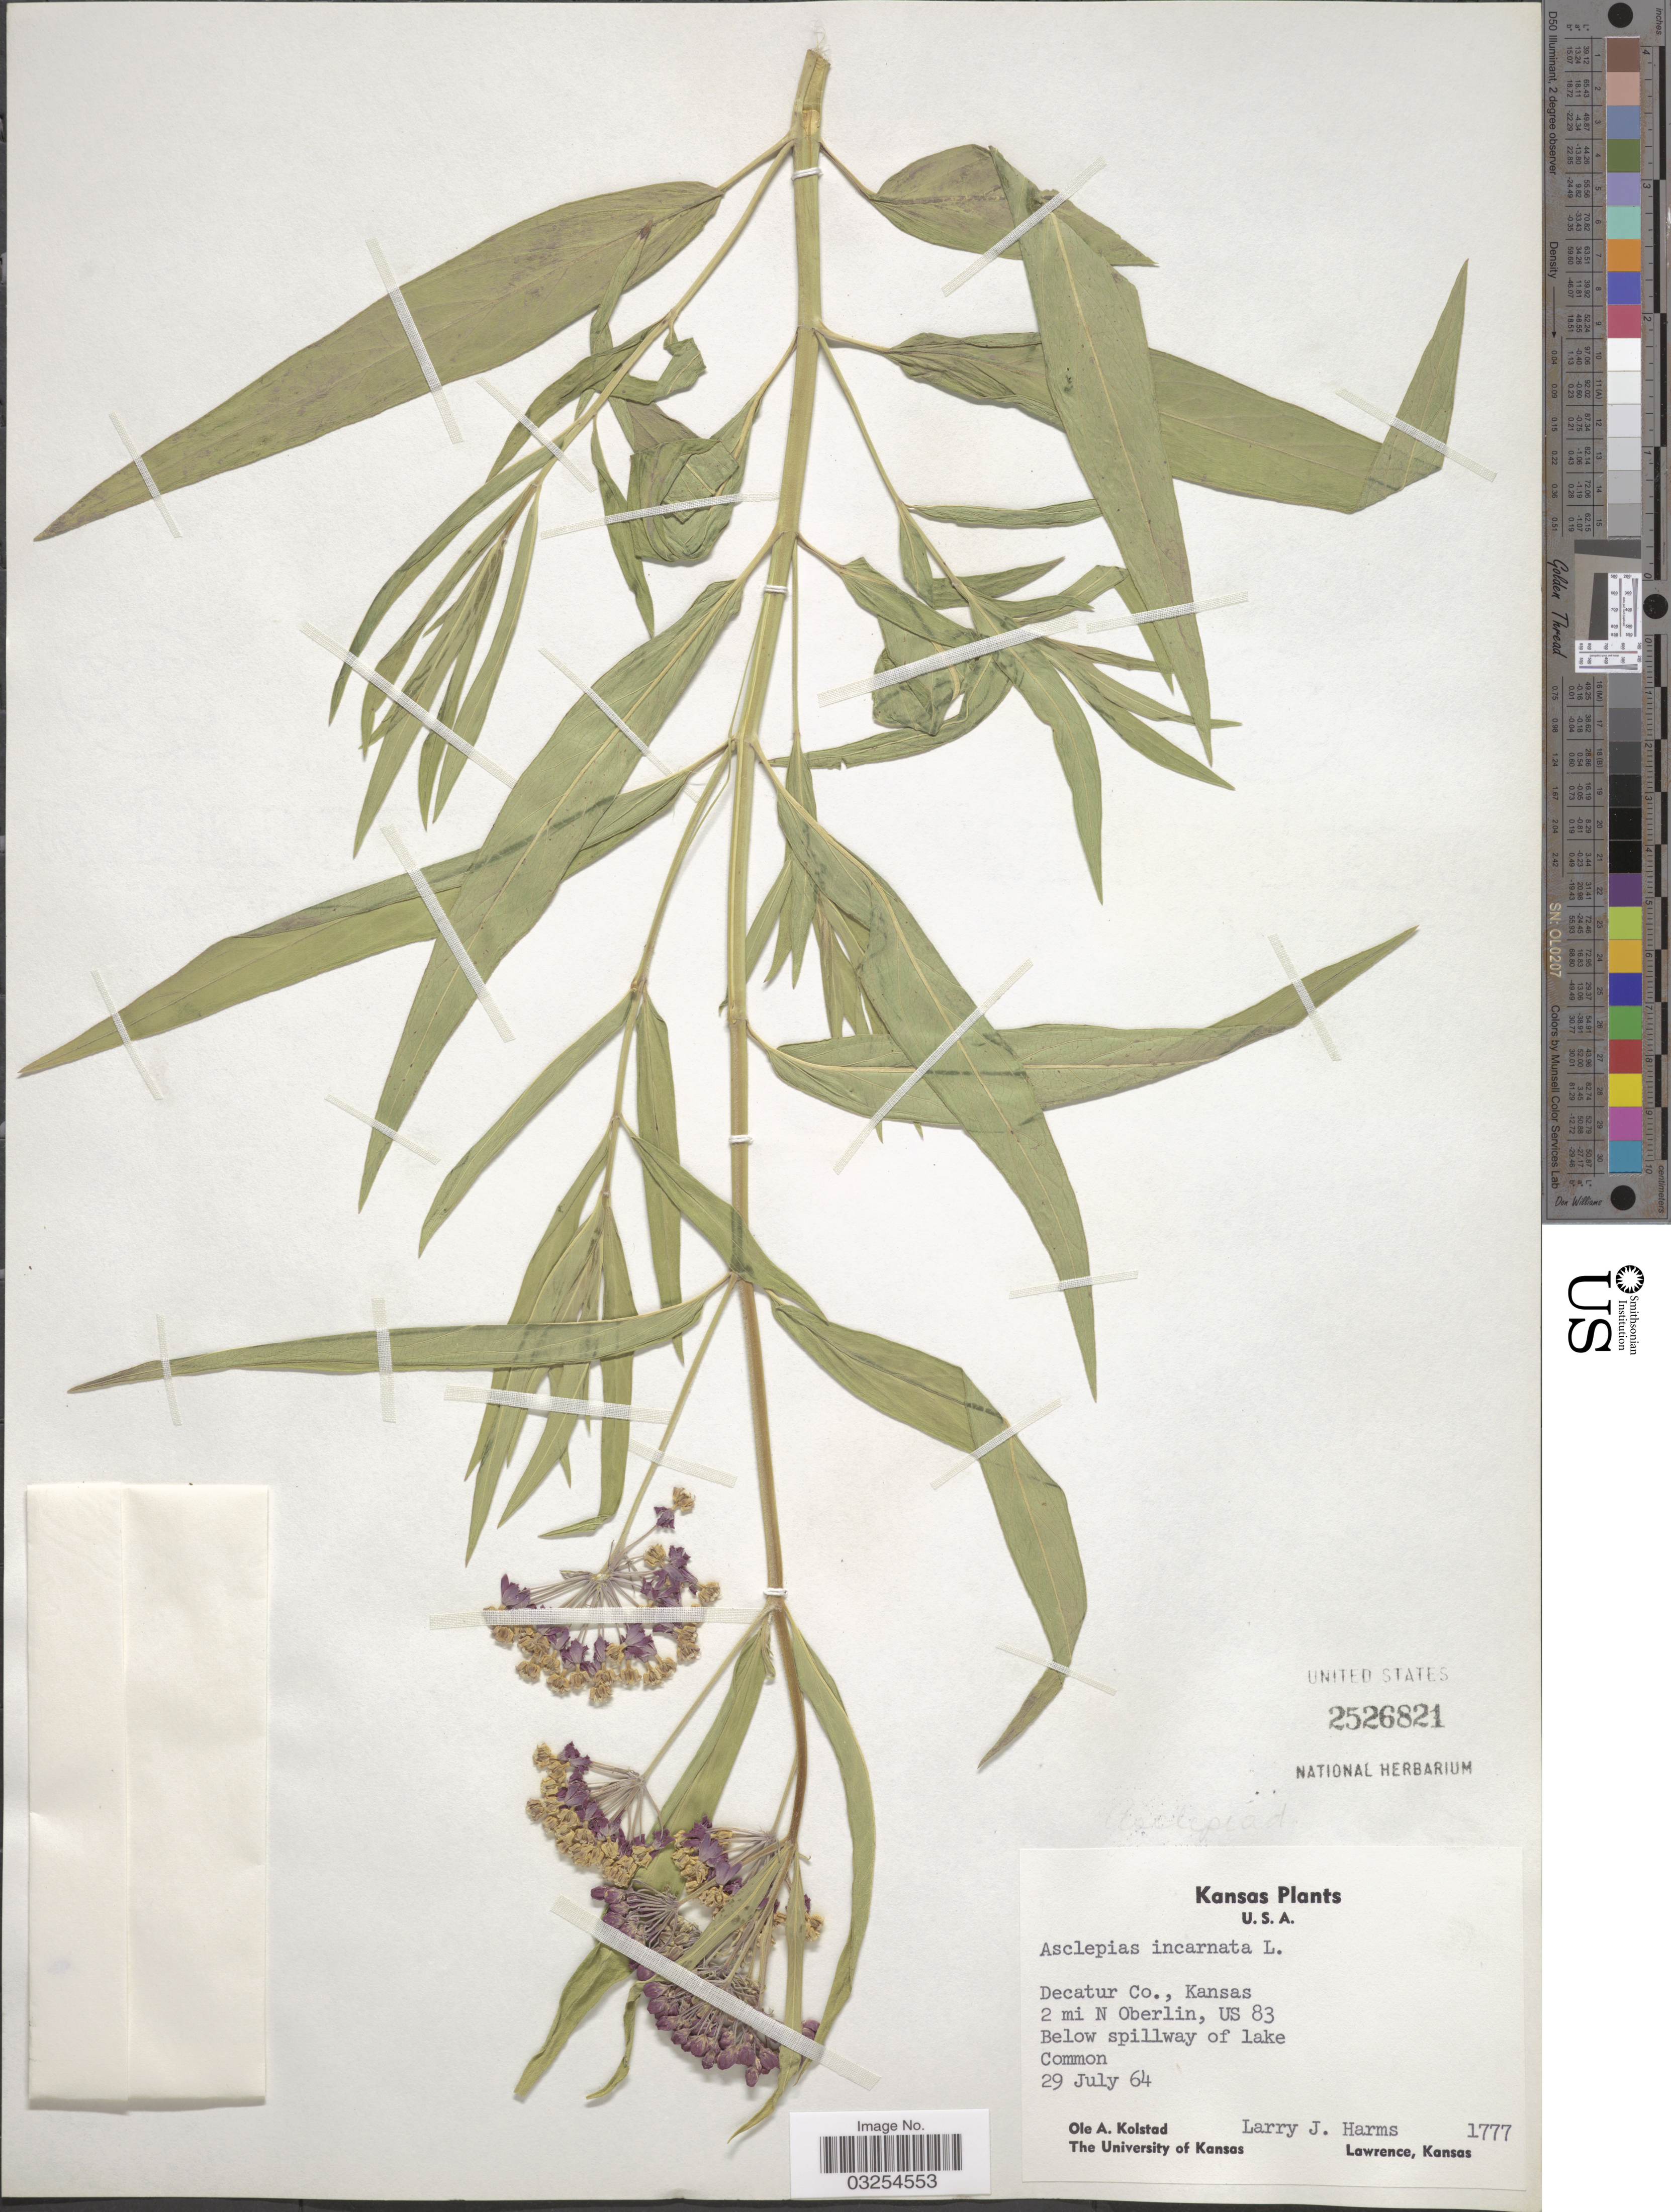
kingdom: Plantae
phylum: Tracheophyta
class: Magnoliopsida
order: Gentianales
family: Apocynaceae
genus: Asclepias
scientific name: Asclepias incarnata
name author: L.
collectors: O. Kolstad & L. Harms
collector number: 1777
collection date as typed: Transcribed d/m/y: 29/7/64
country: United States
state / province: Kansas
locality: Decatur Co. 2 mi N Oberlin, US 83. Below spillway of lake.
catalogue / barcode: US 2526821